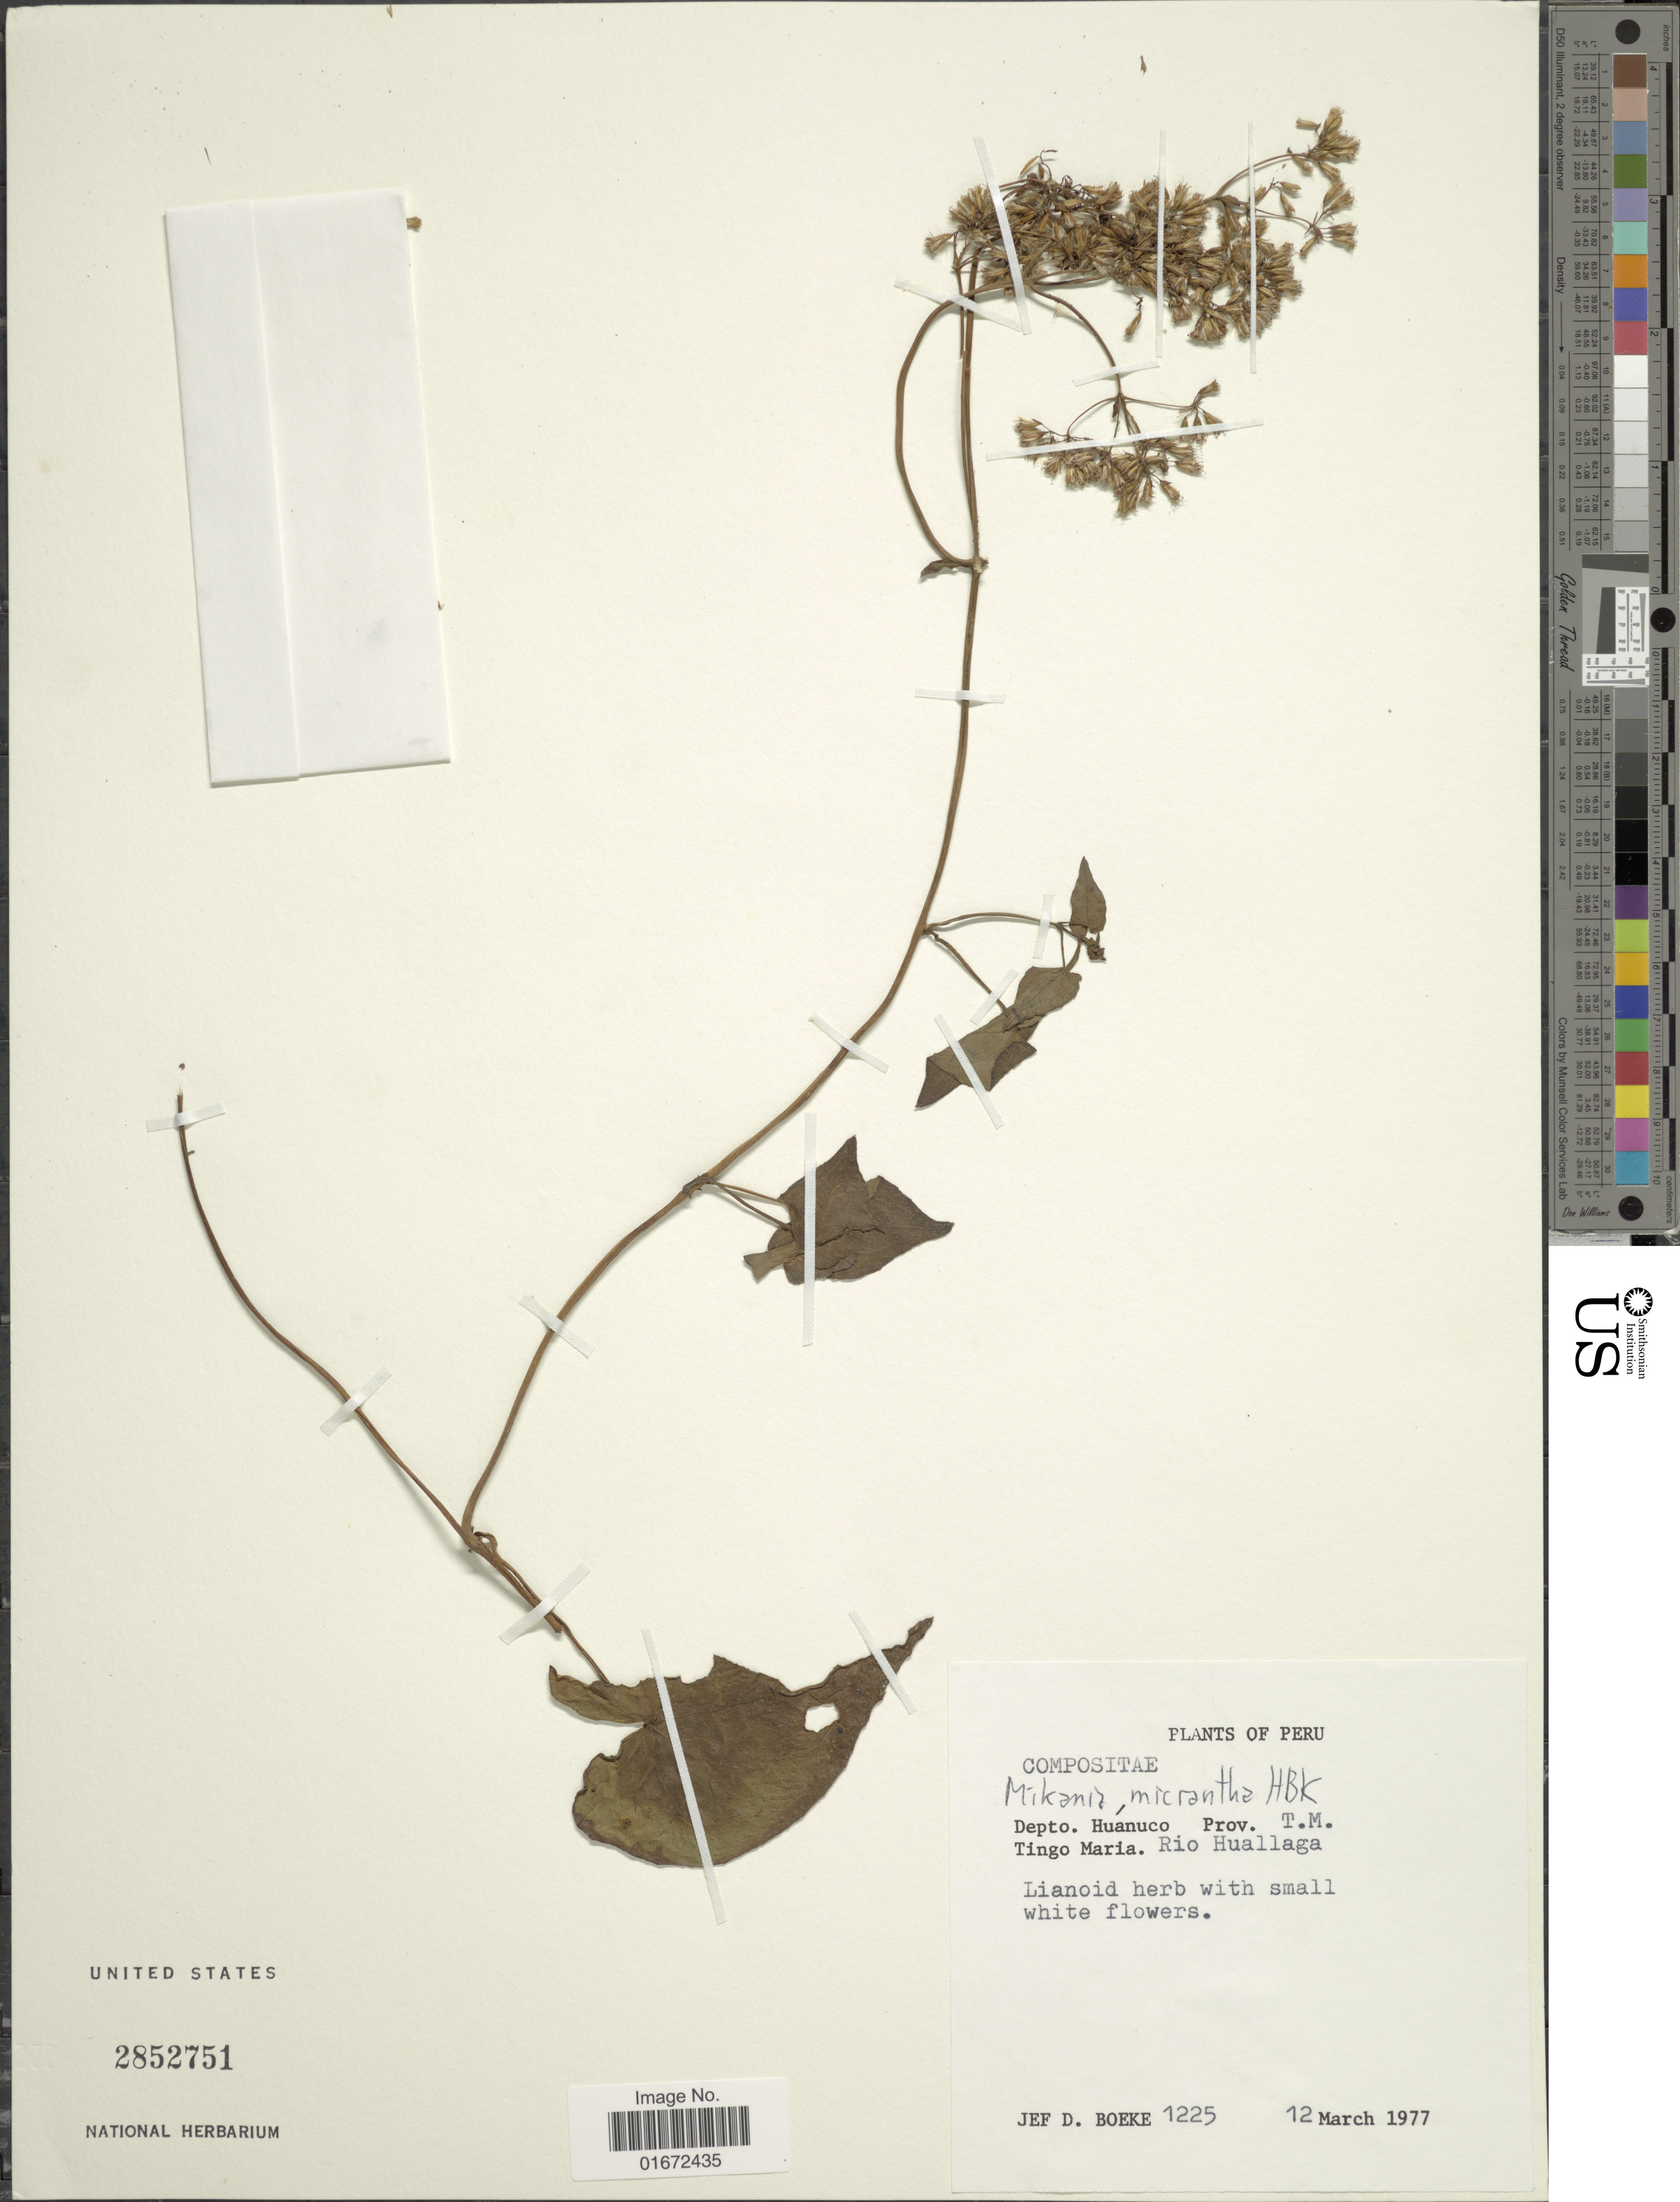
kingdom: Plantae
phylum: Tracheophyta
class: Magnoliopsida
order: Asterales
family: Asteraceae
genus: Mikania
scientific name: Mikania micrantha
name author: Kunth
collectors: J. D. Boeke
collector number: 1225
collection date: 1977-03-12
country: Peru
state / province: Huánuco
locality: Depto. Huánuco. Prov. T.M. Tingo Maria. Rio Huallaga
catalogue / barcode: US 2852751